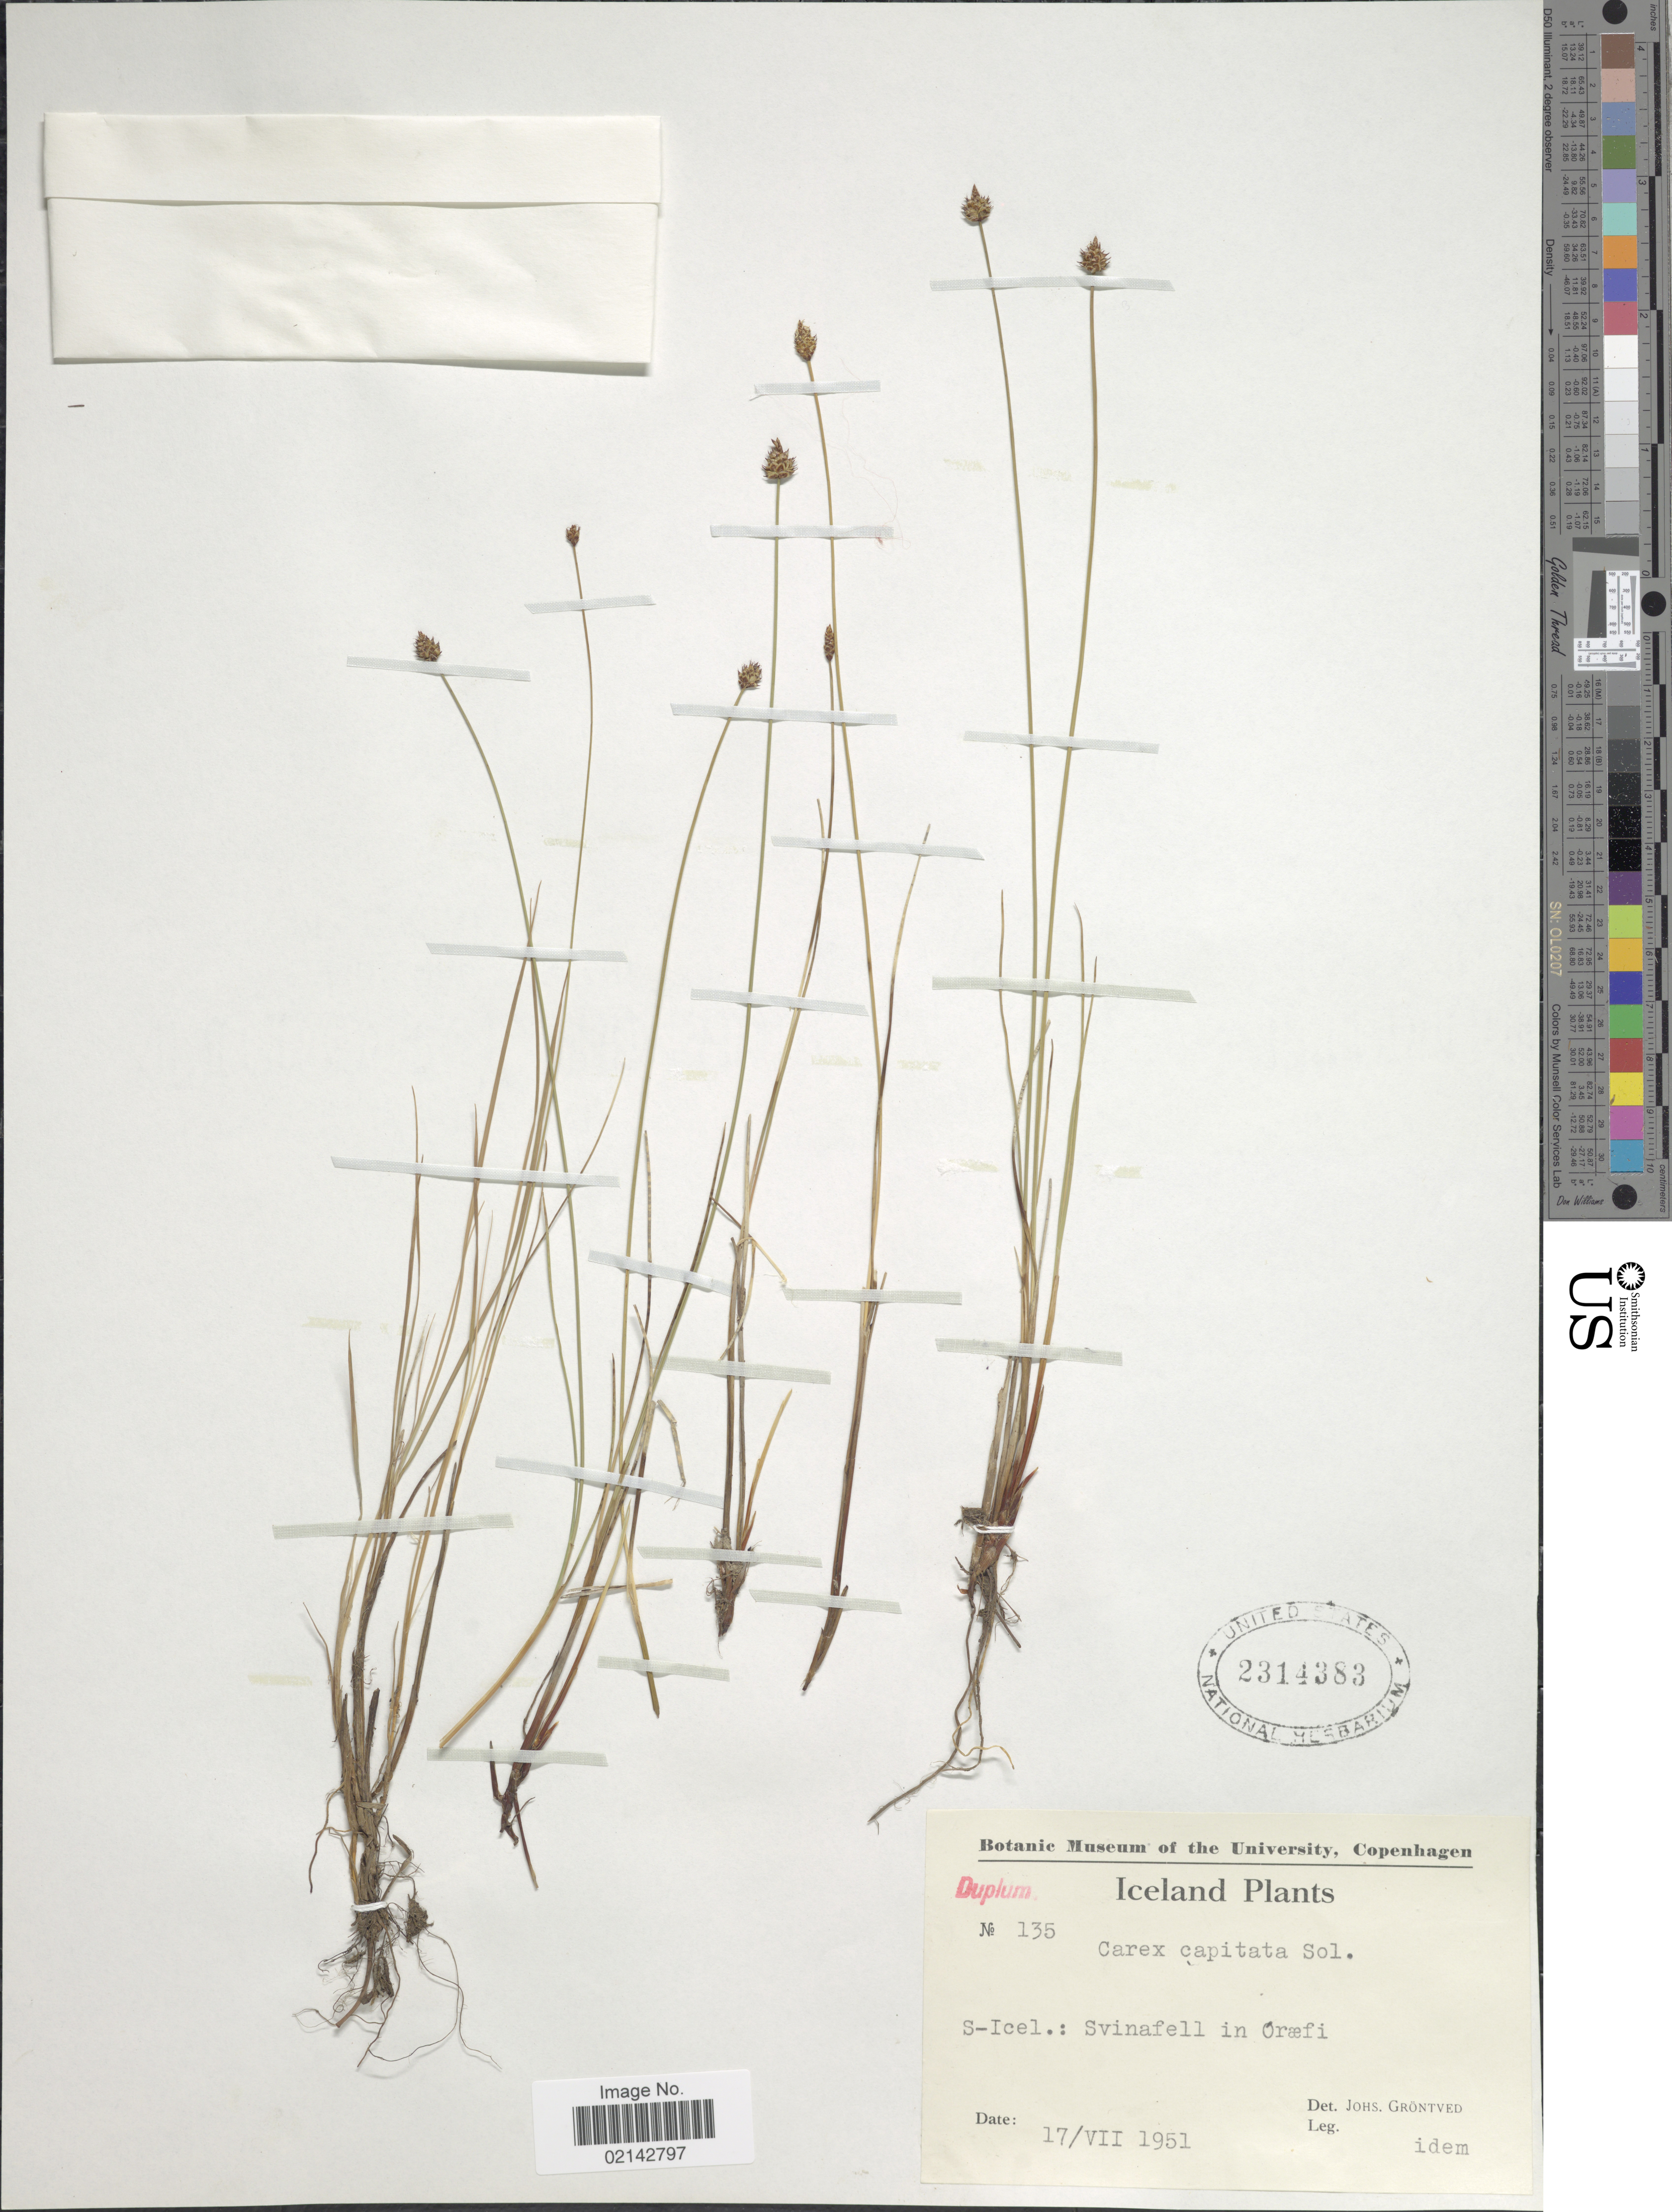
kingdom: Plantae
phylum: Tracheophyta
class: Liliopsida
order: Poales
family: Cyperaceae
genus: Carex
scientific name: Carex capitata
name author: L.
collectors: J. Gröntved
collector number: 135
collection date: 1951-07-17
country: Iceland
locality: S-Icel.: Svinafell in Oraefi.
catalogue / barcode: US 2314383